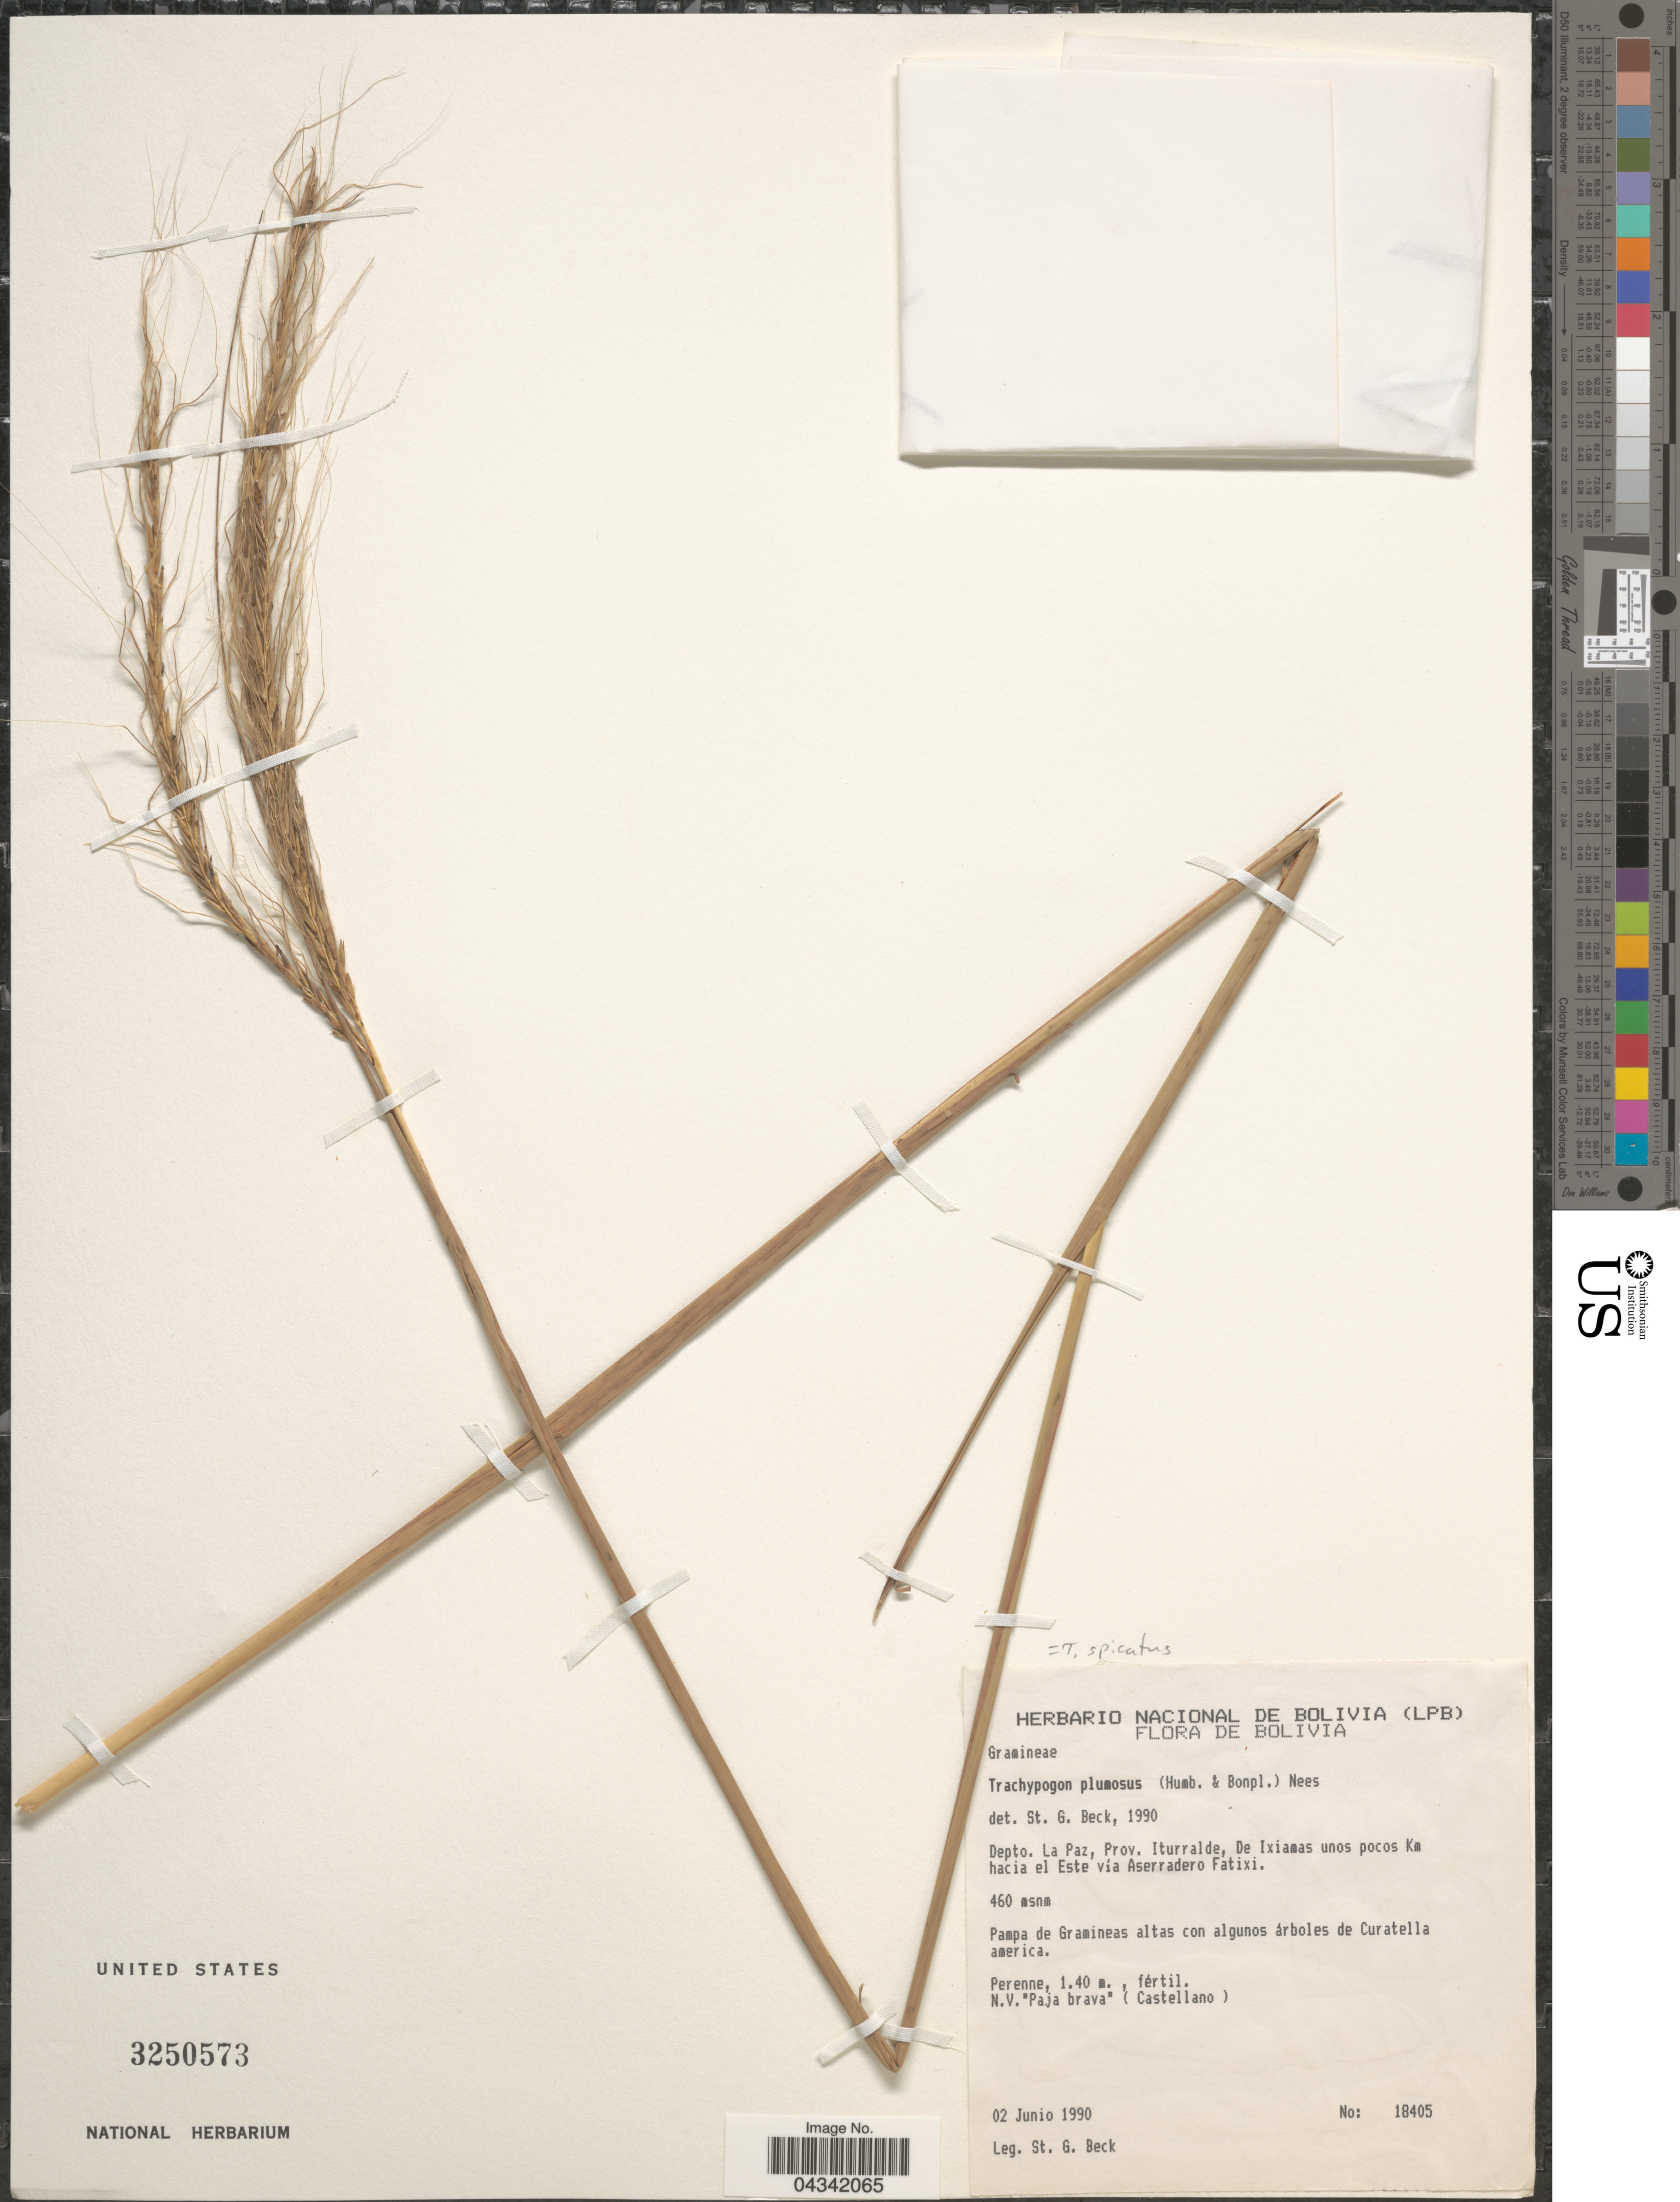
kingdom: Plantae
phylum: Tracheophyta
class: Liliopsida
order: Poales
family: Poaceae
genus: Trachypogon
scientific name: Trachypogon spicatus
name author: (L. f.) Kuntze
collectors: S. G. Beck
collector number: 18405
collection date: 1990-06-02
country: Bolivia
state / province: La Paz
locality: Depto. La Paz, Prov. Iturralde, De Ixiamas unos pocos Km hacia el Este vía Aserradero Fatixi.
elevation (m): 460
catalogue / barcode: US 3250573